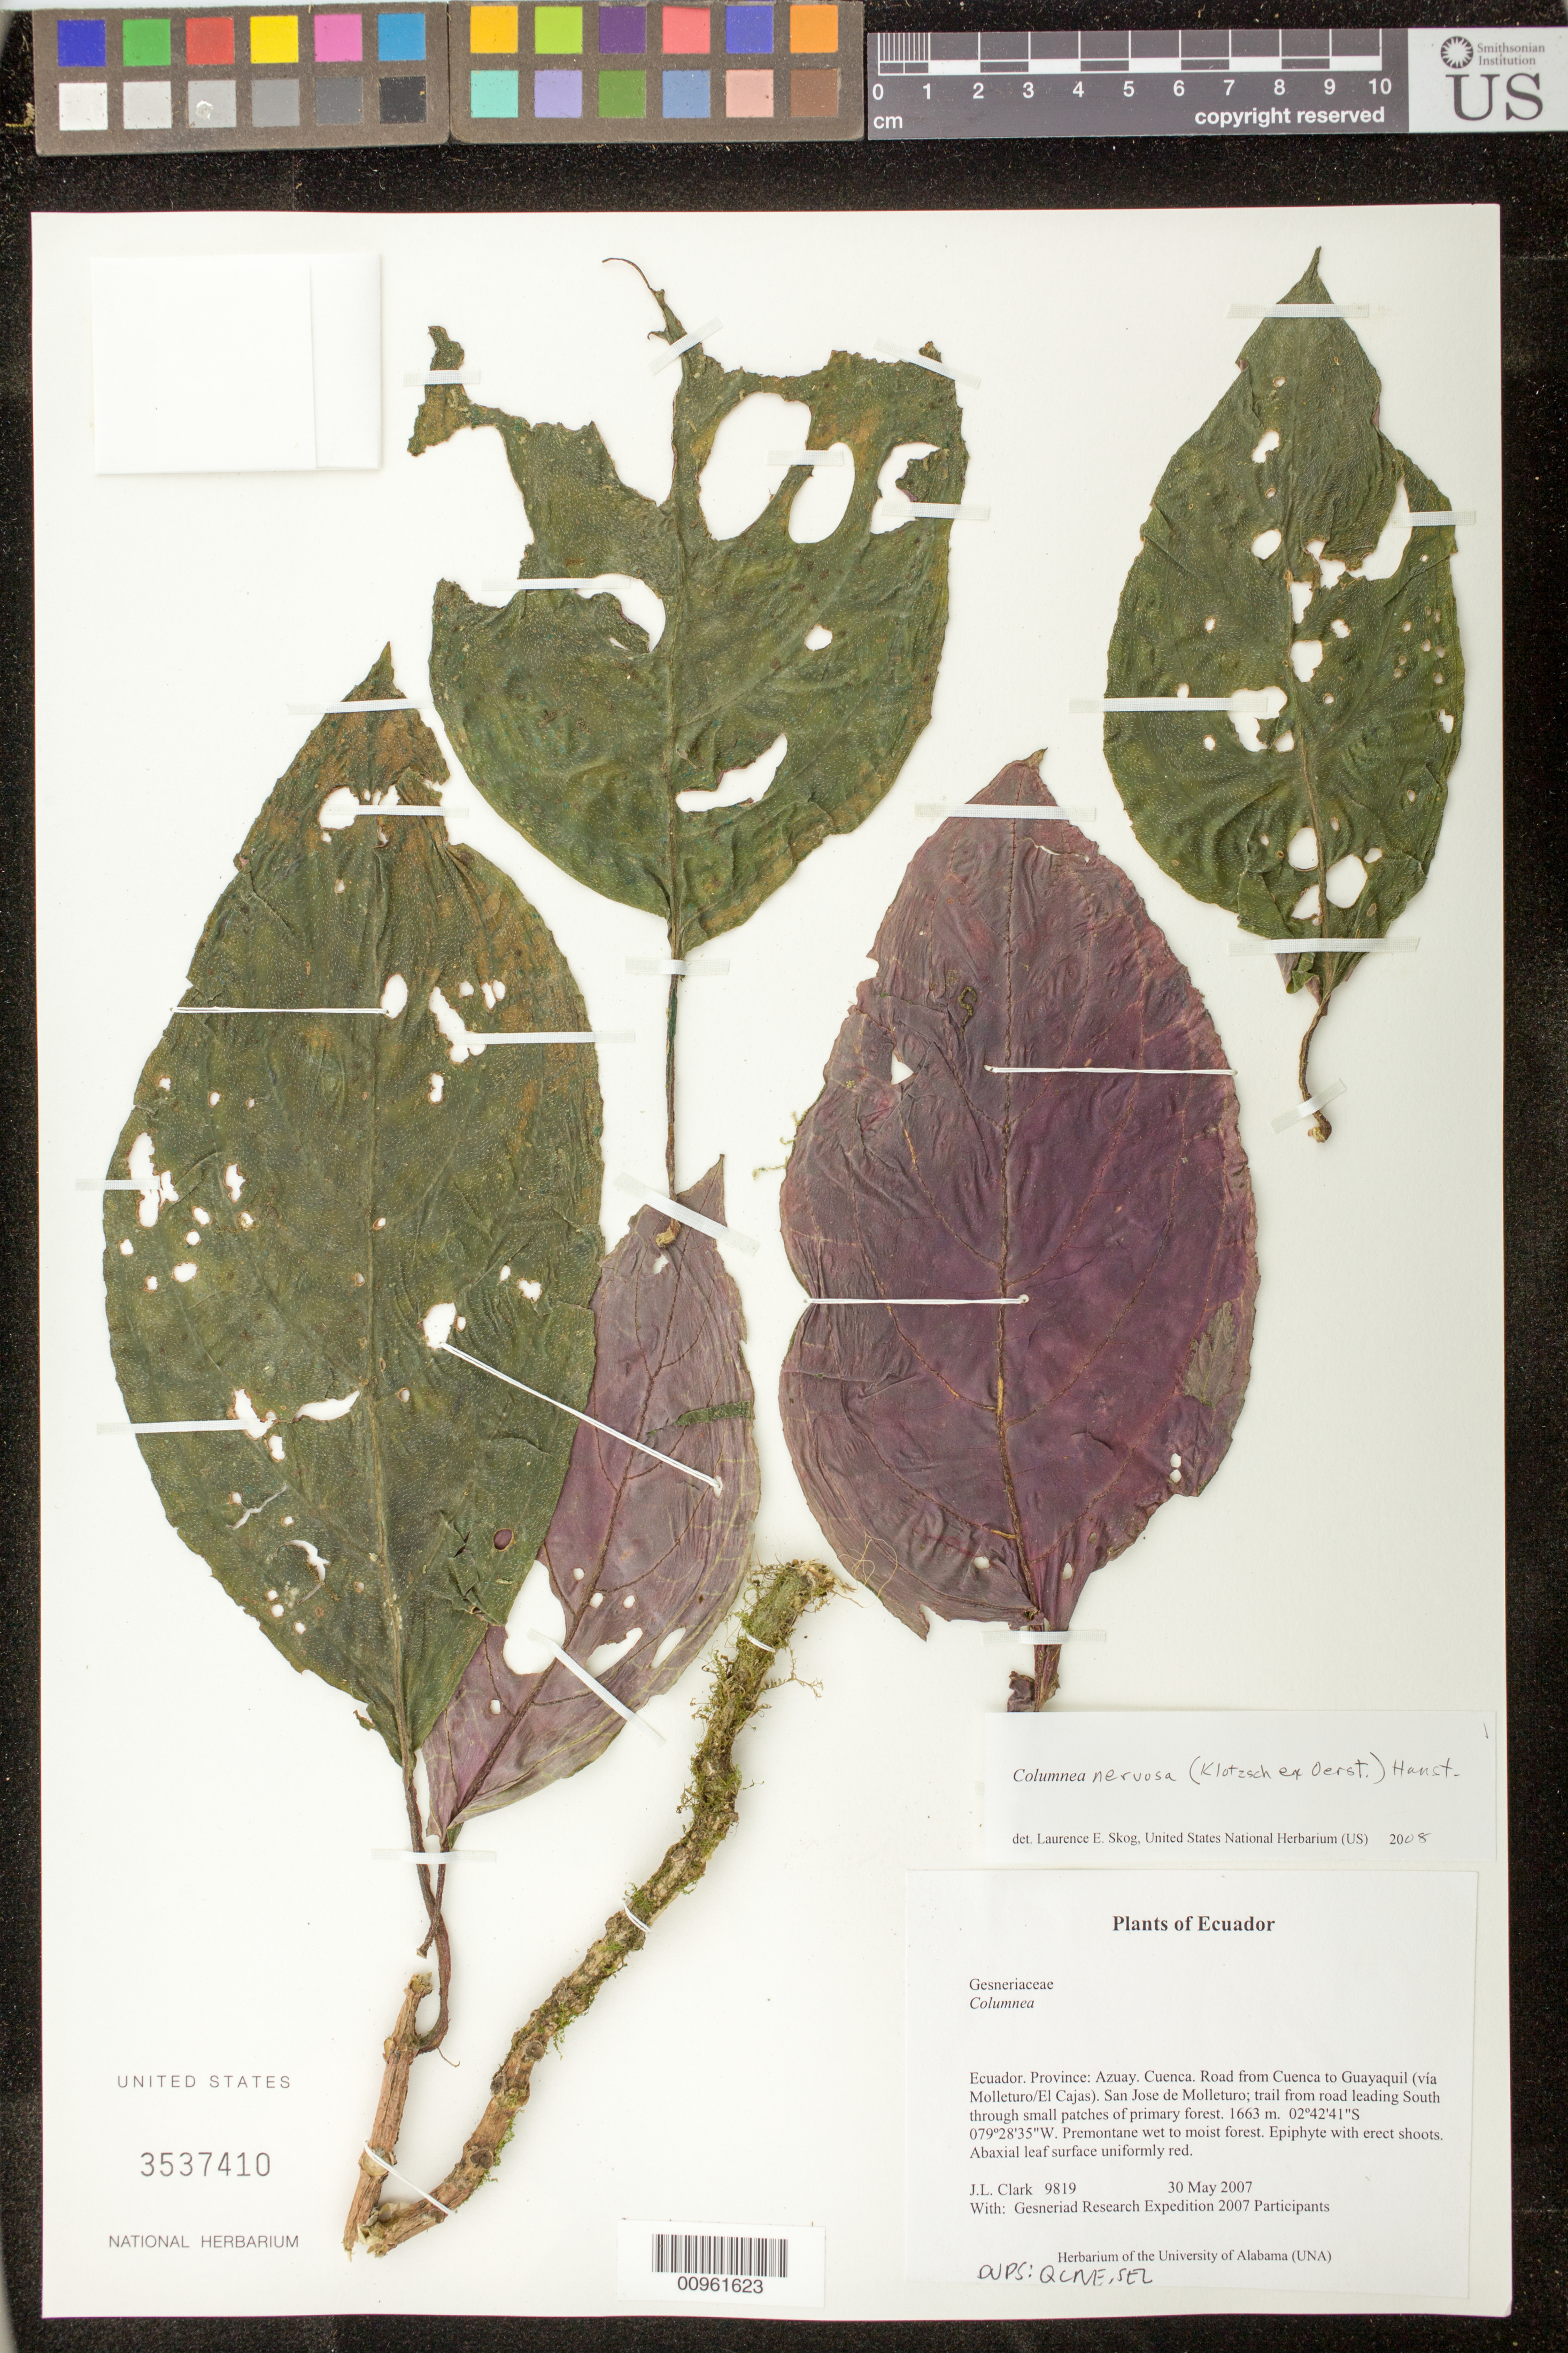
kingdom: Plantae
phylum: Tracheophyta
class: Magnoliopsida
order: Lamiales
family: Gesneriaceae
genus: Columnea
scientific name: Columnea nervosa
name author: (Klotzsch ex Oerst.) Hanst.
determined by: Skog, Laurence E.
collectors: J. L. Clark & Gesneriad Research Expedition 2007 Participants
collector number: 9819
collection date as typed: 30 May 2007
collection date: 2007-05-30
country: Ecuador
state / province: Azuay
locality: Cuenca. Road from Cuenca to Guayaquil (vía Molleturo/El Cajas). San Jose de Molleturo; trail from road leading South through small patches of primary forest.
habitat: Premontane wet to moist forest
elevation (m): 1663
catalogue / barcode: US 3537410